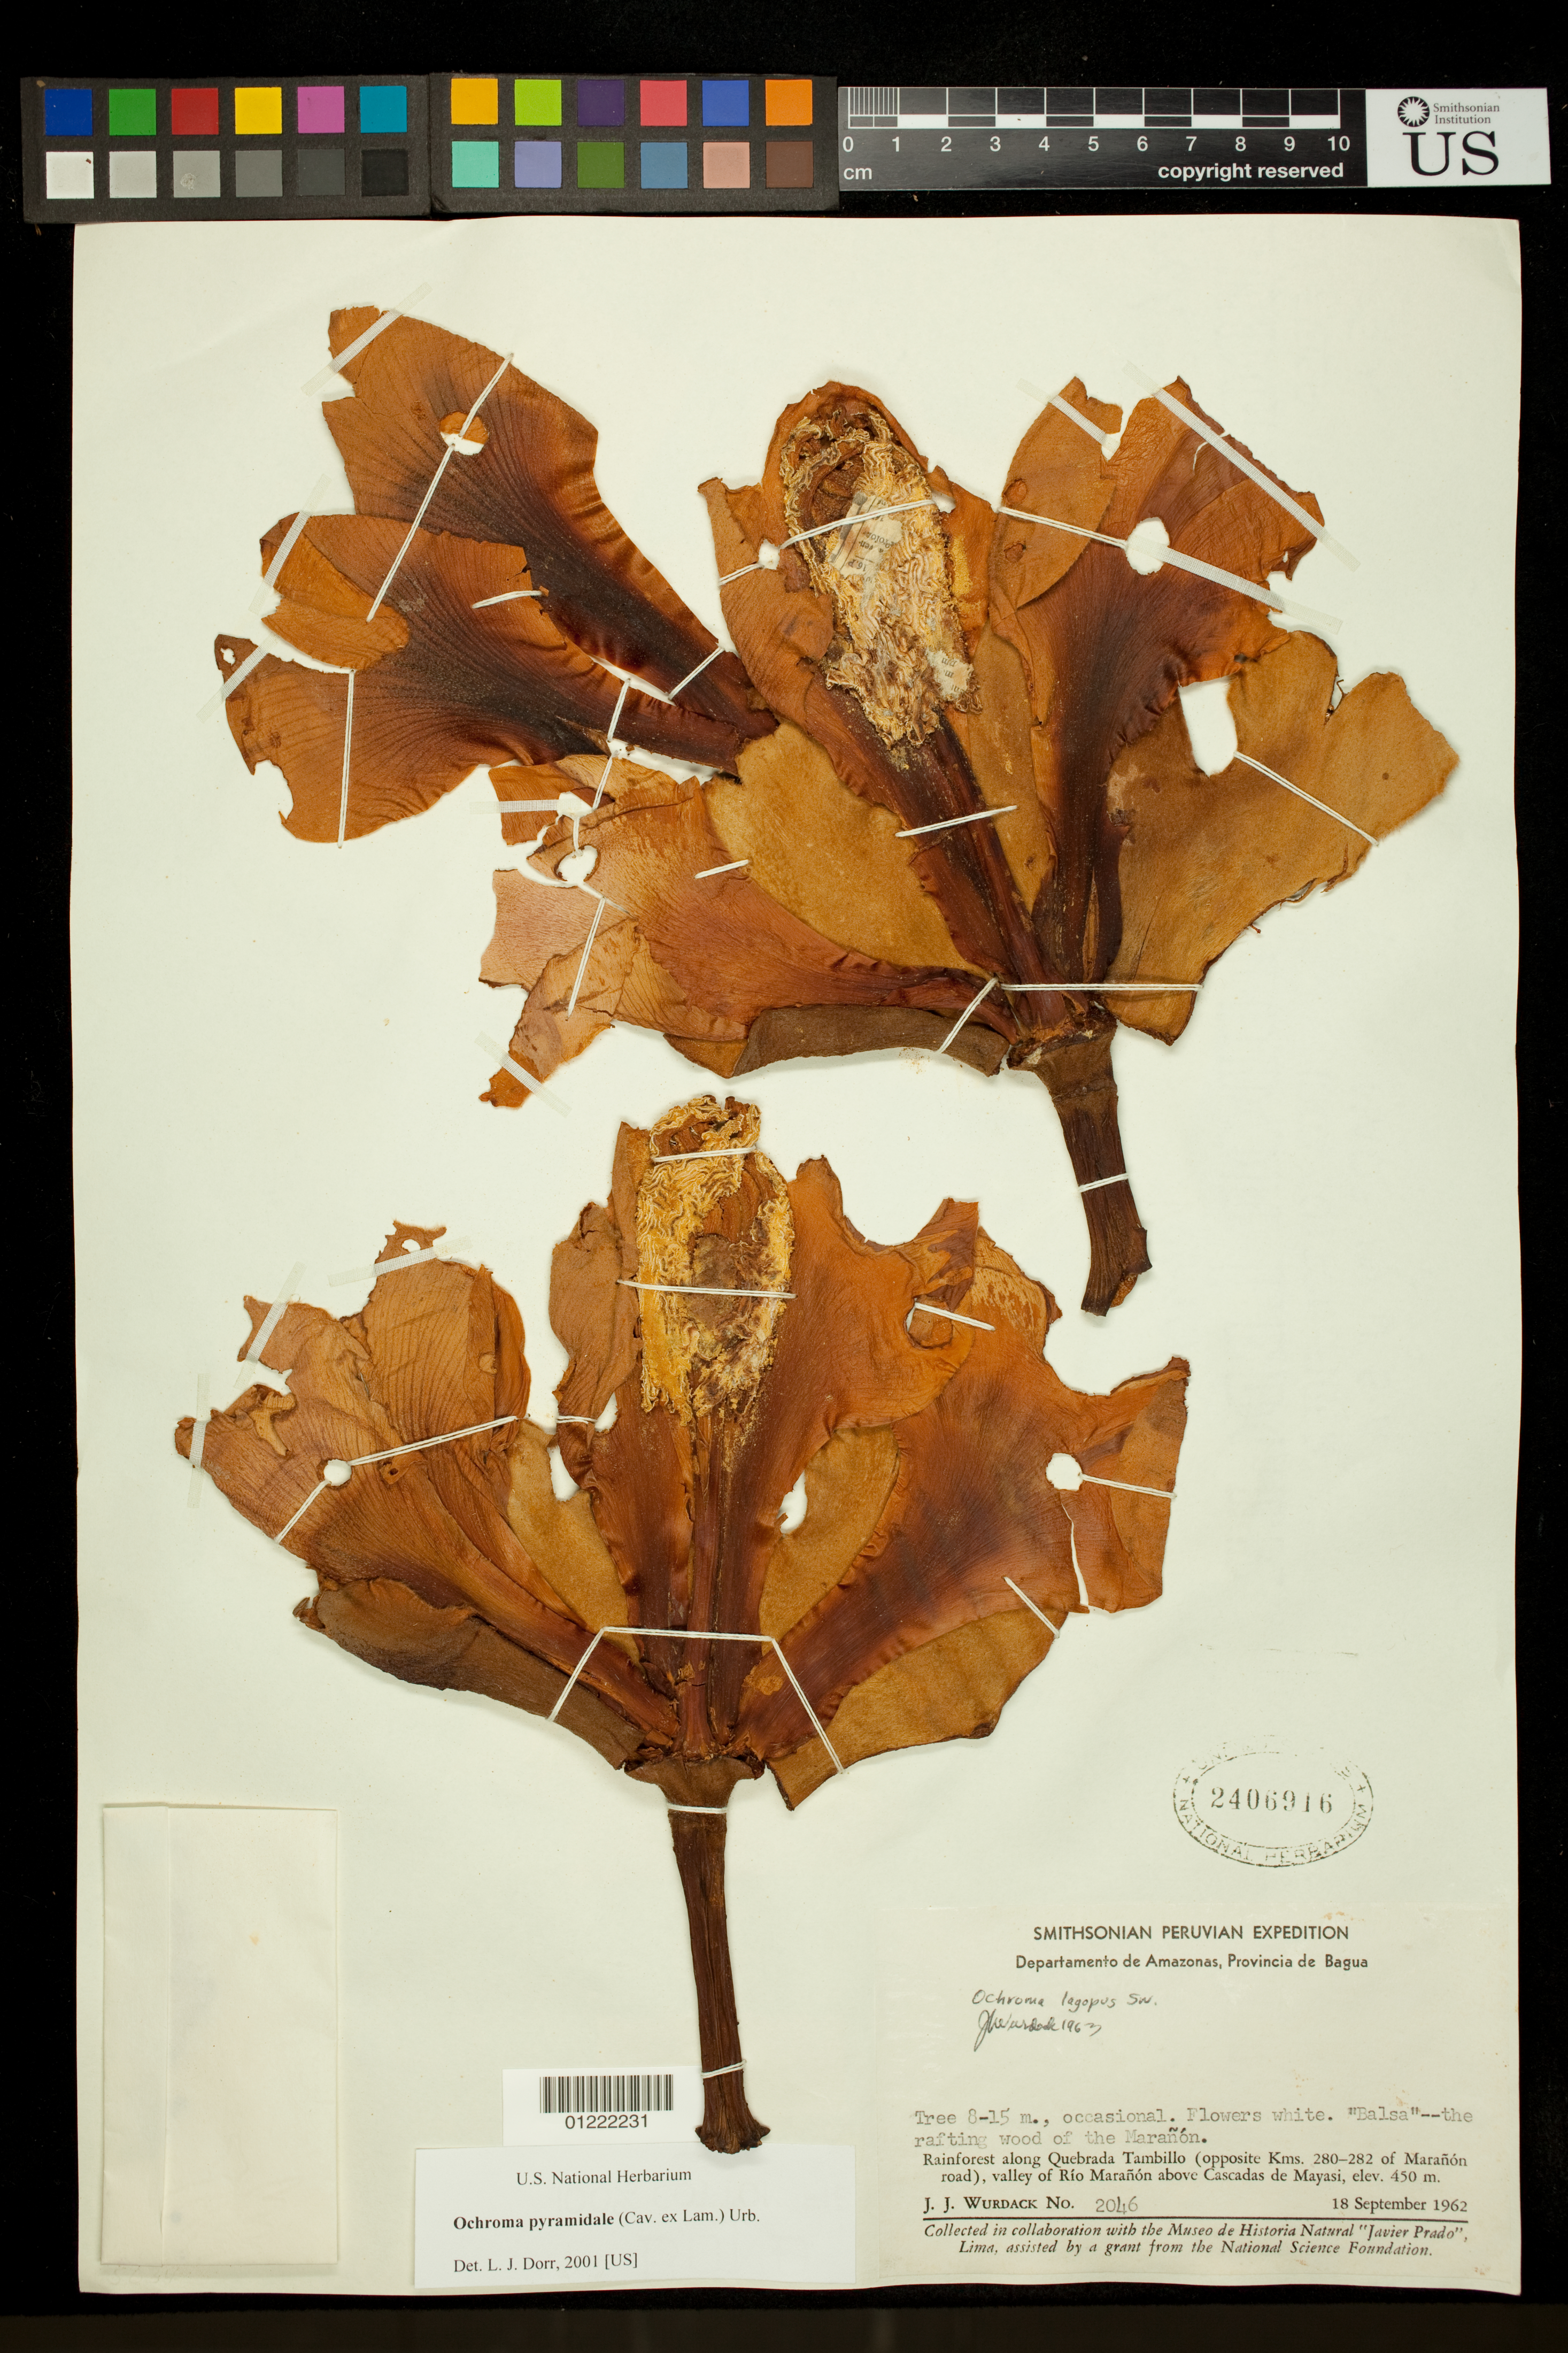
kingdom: Plantae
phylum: Tracheophyta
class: Magnoliopsida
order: Malvales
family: Malvaceae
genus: Ochroma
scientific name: Ochroma pyramidale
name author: (Cav. ex Lam.) Urb.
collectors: J. J. Wurdack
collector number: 2046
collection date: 1962-09-18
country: Peru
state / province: Amazonas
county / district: Bagua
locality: Rainforest along Quebrada Tambillo (opposite Kms. 280-282 of Maranon road) valley of Rio Maranon above Cascadas de Mayasi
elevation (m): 450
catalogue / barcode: US 2406916